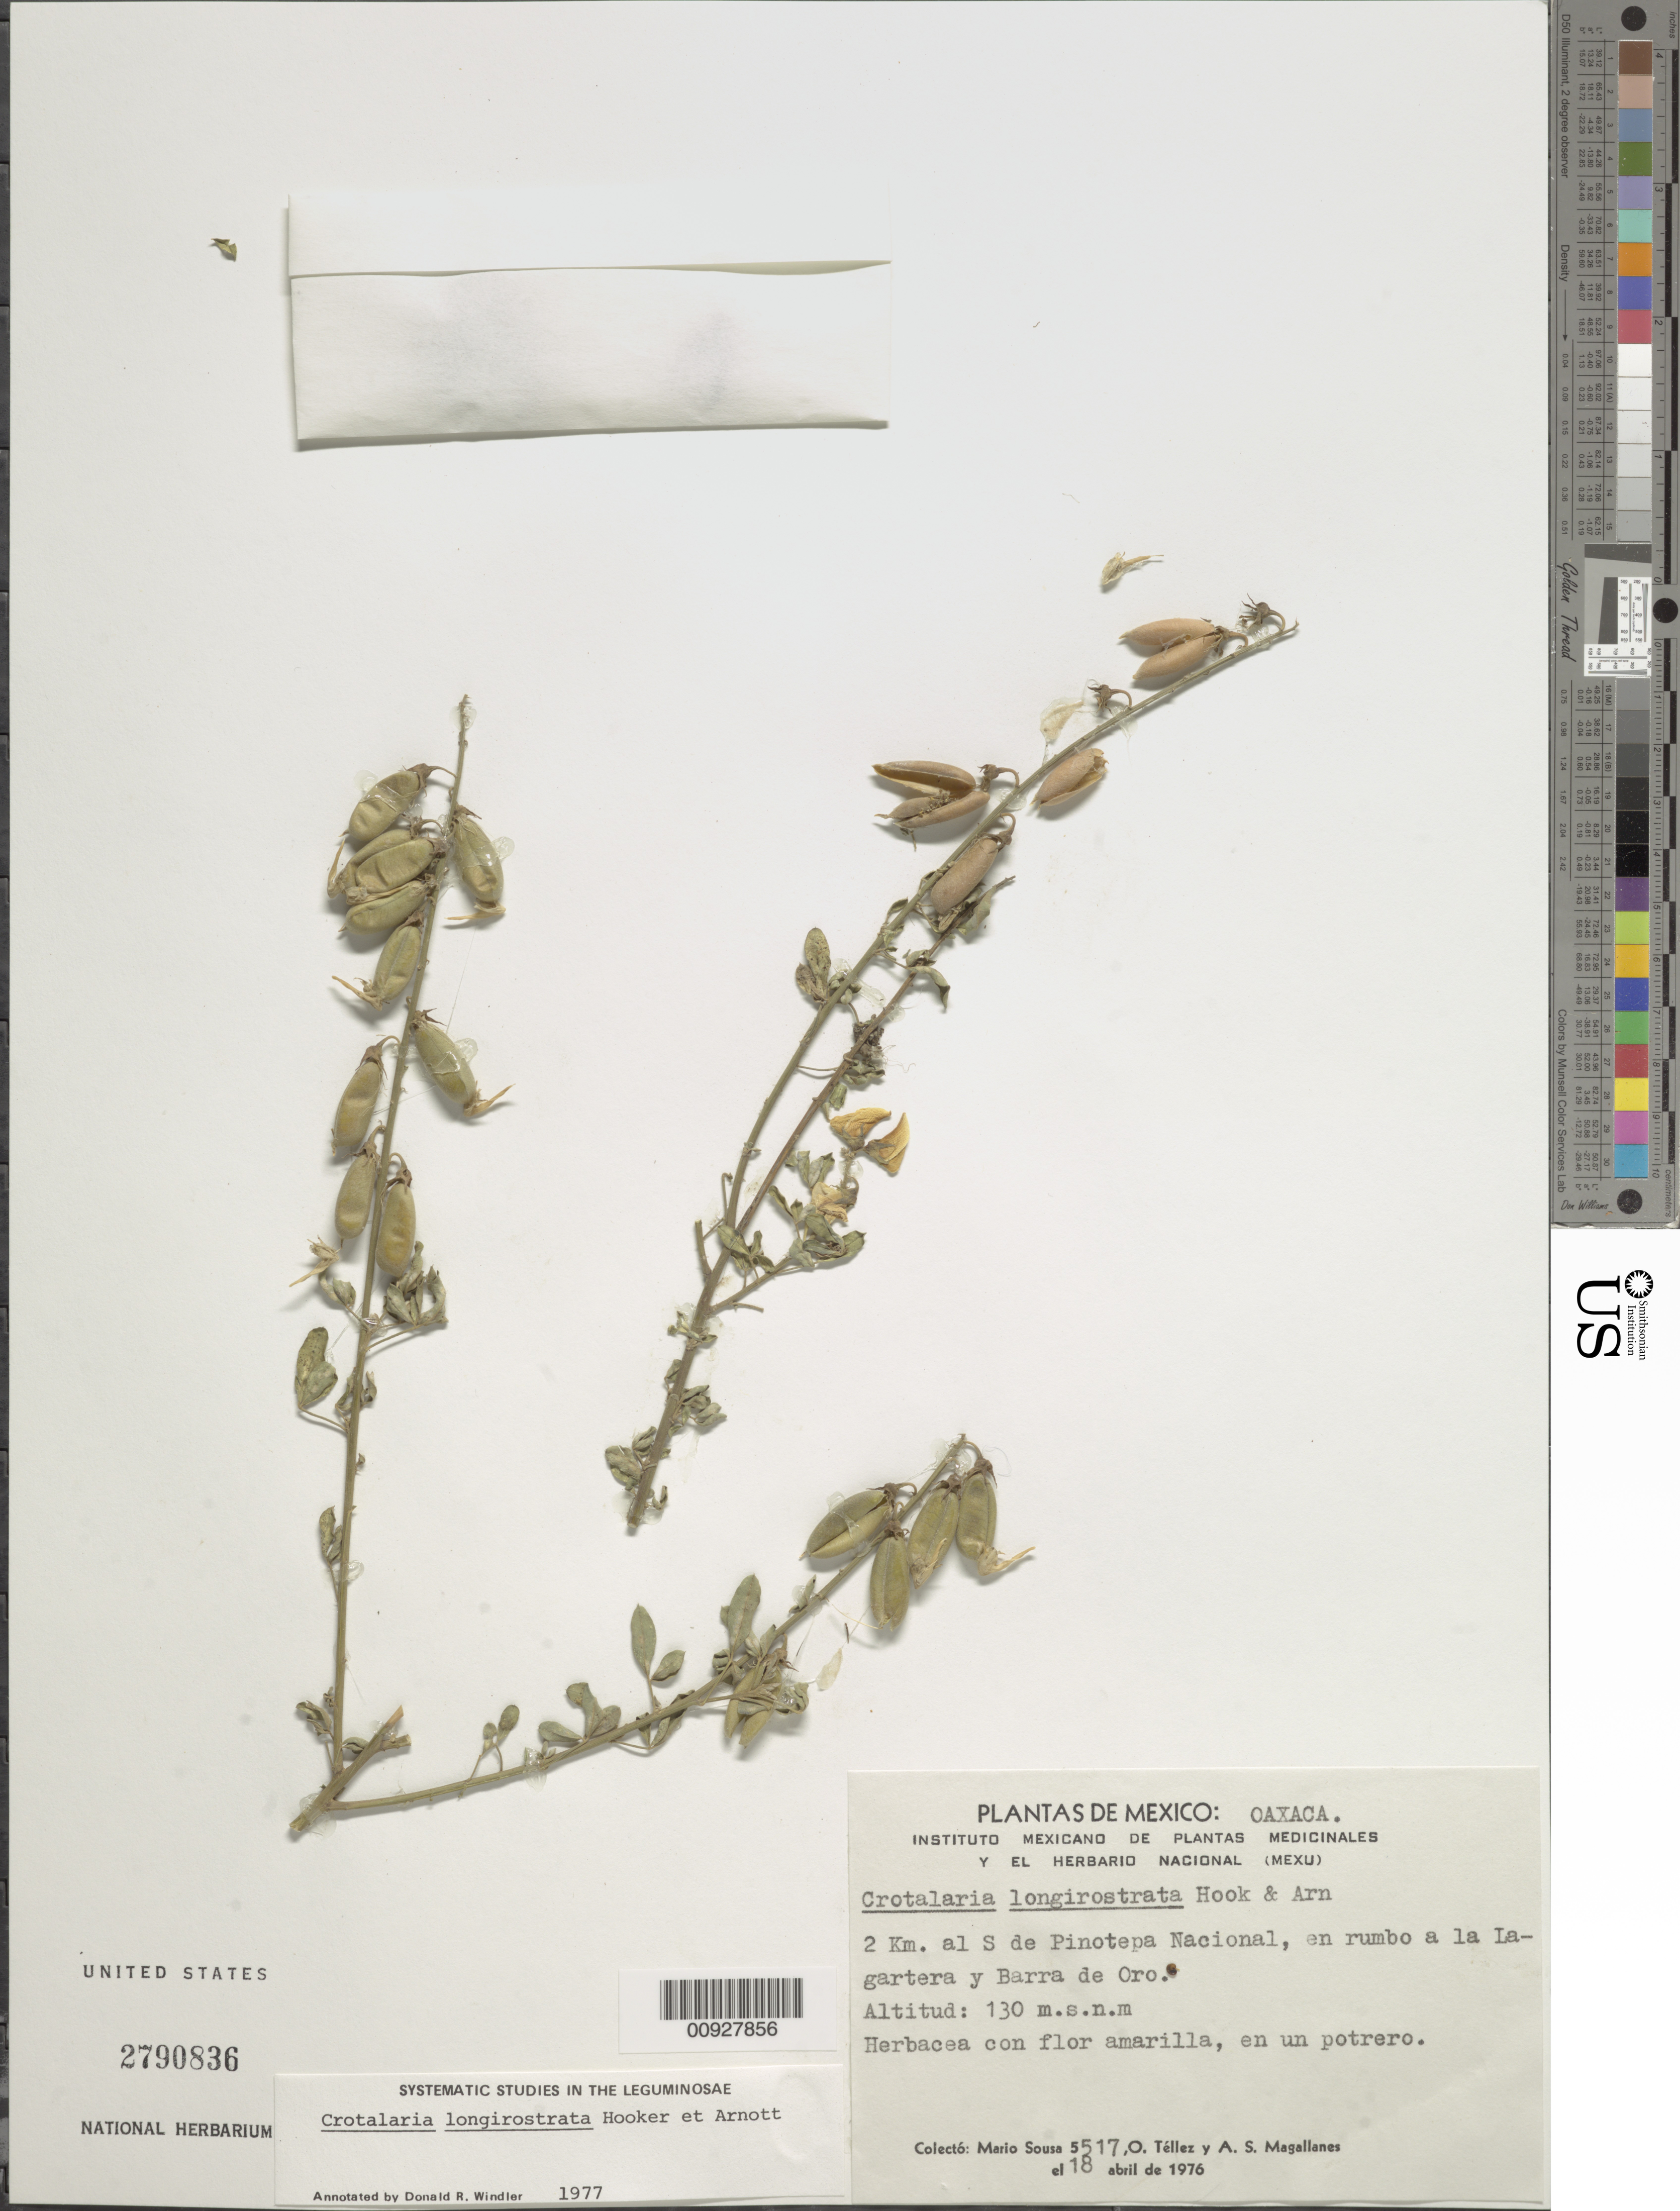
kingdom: Plantae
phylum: Tracheophyta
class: Magnoliopsida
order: Fabales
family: Fabaceae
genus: Crotalaria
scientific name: Crotalaria longirostrata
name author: Hook. & Arn.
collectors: M. Sousa S., O. Téllez V. & A. Magallanes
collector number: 5517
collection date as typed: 18 Apr 1976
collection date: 1976-04-18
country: Mexico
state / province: Oaxaca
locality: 2 km. al S de Pinotepa Nacional, en rumbo a la Lagartera y Barra de Oro.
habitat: En un potrero.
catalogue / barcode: US 2790836